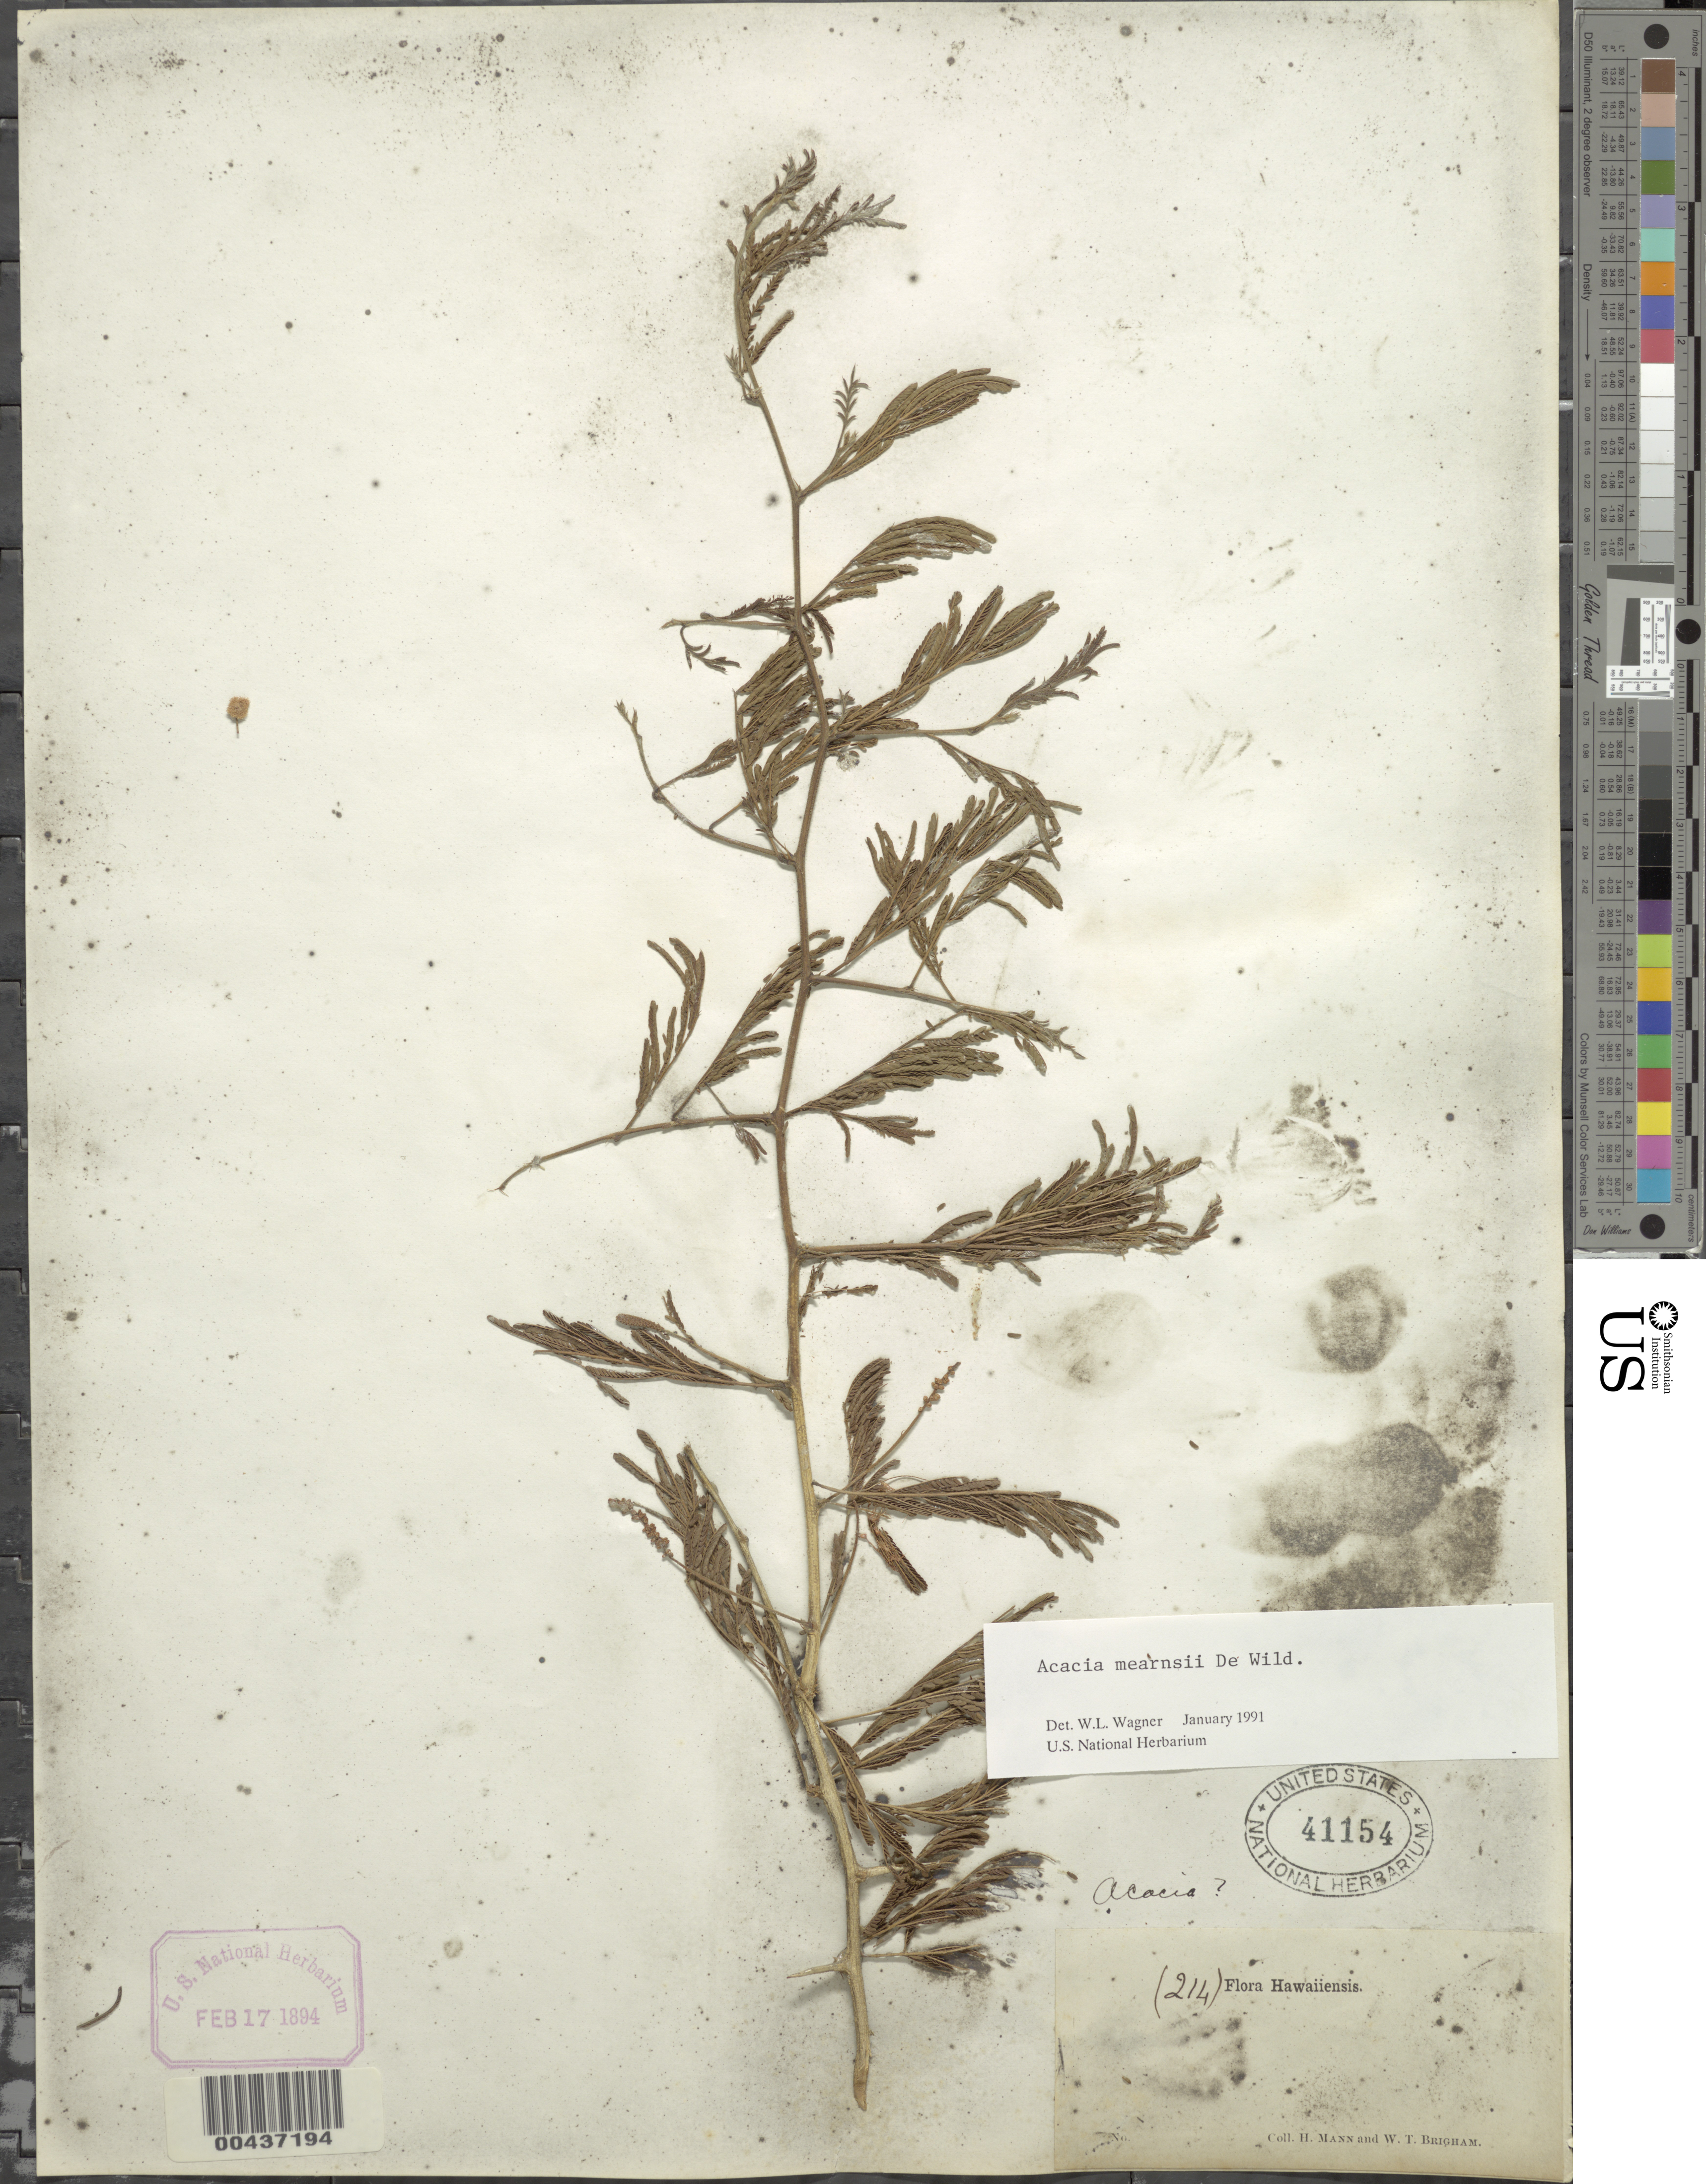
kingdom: Plantae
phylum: Tracheophyta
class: Magnoliopsida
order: Fabales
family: Fabaceae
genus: Acacia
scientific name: Acacia mearnsii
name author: De Wild.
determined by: Wagner, W. L., (BOT), Smithsonian Institution - National Museum of Natural History (UNITED STATES)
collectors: H. Mann & W. T. Brigham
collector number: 214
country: United States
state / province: Hawaii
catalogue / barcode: US 41154